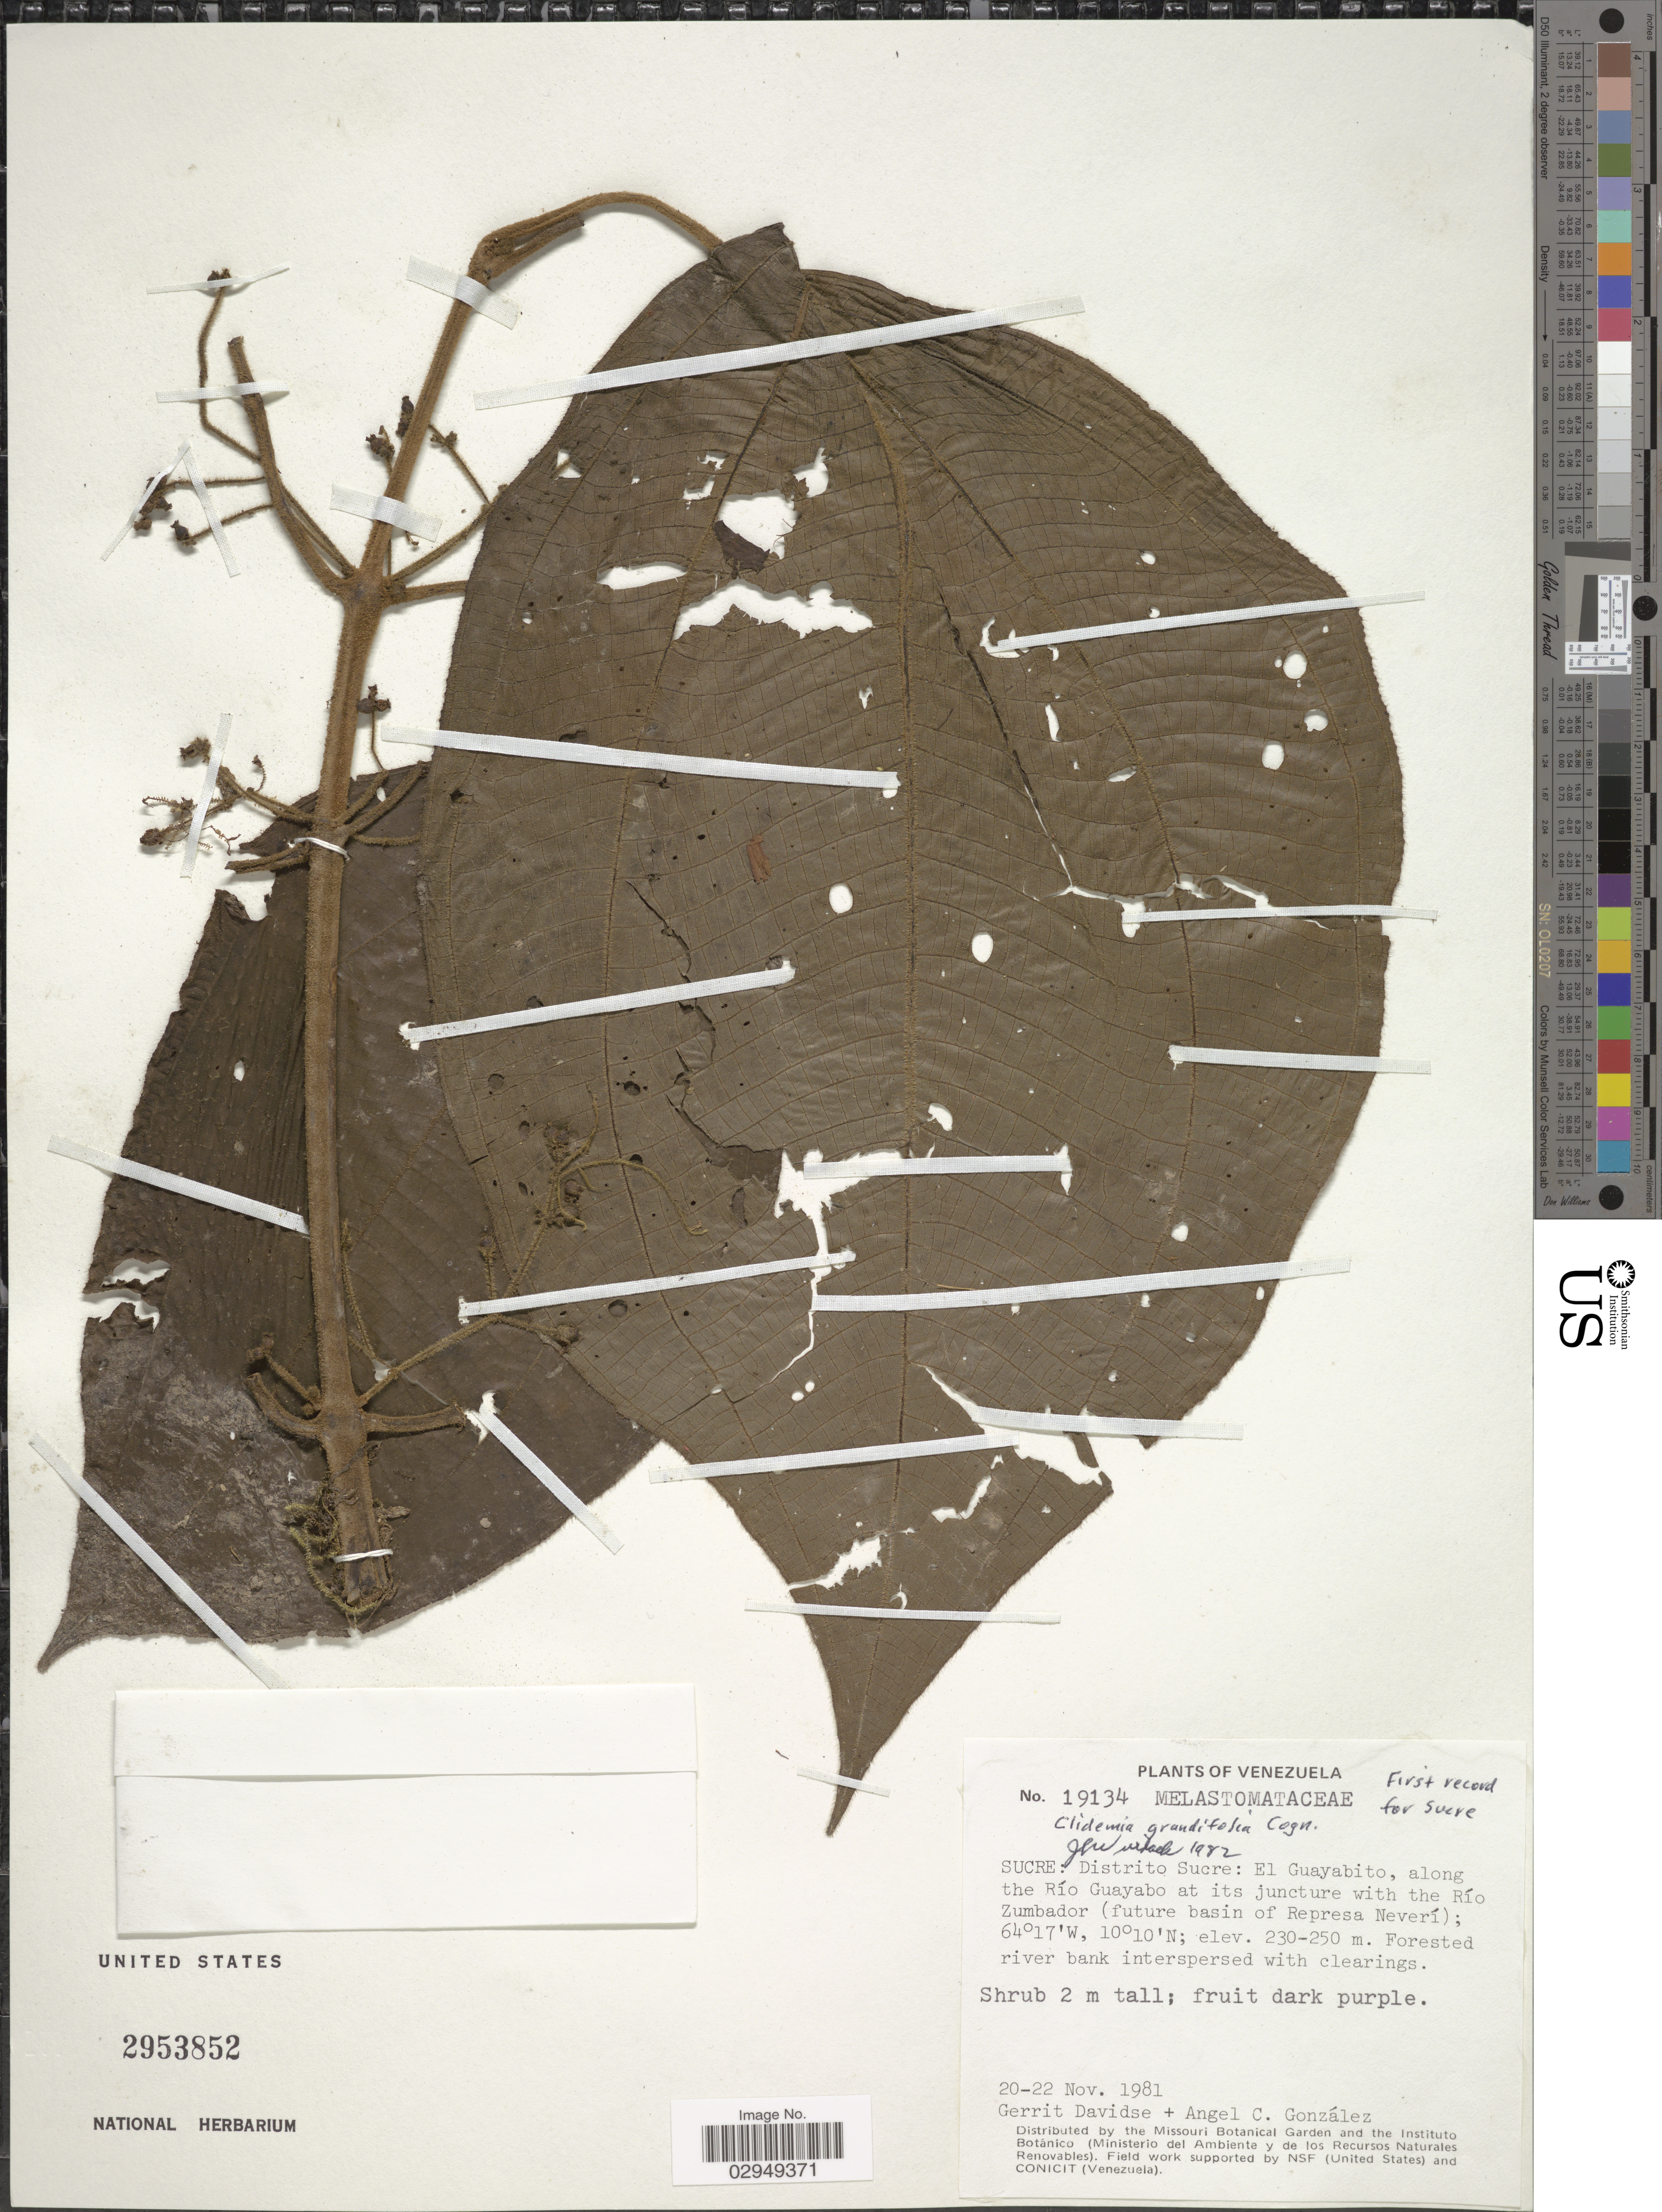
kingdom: Plantae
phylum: Tracheophyta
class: Magnoliopsida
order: Myrtales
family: Melastomataceae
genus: Clidemia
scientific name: Clidemia grandifolia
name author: Cogn.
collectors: G. Davidse & A. C. González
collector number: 19134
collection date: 1981-11-20/1981-11-22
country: Venezuela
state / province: Sucre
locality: Sucre: Distrito Sucre: El Guayabito, along the Río Guayabo at its juncture with the Río Zumbador (future basin of Represa Neverí).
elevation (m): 230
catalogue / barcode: US 2953852